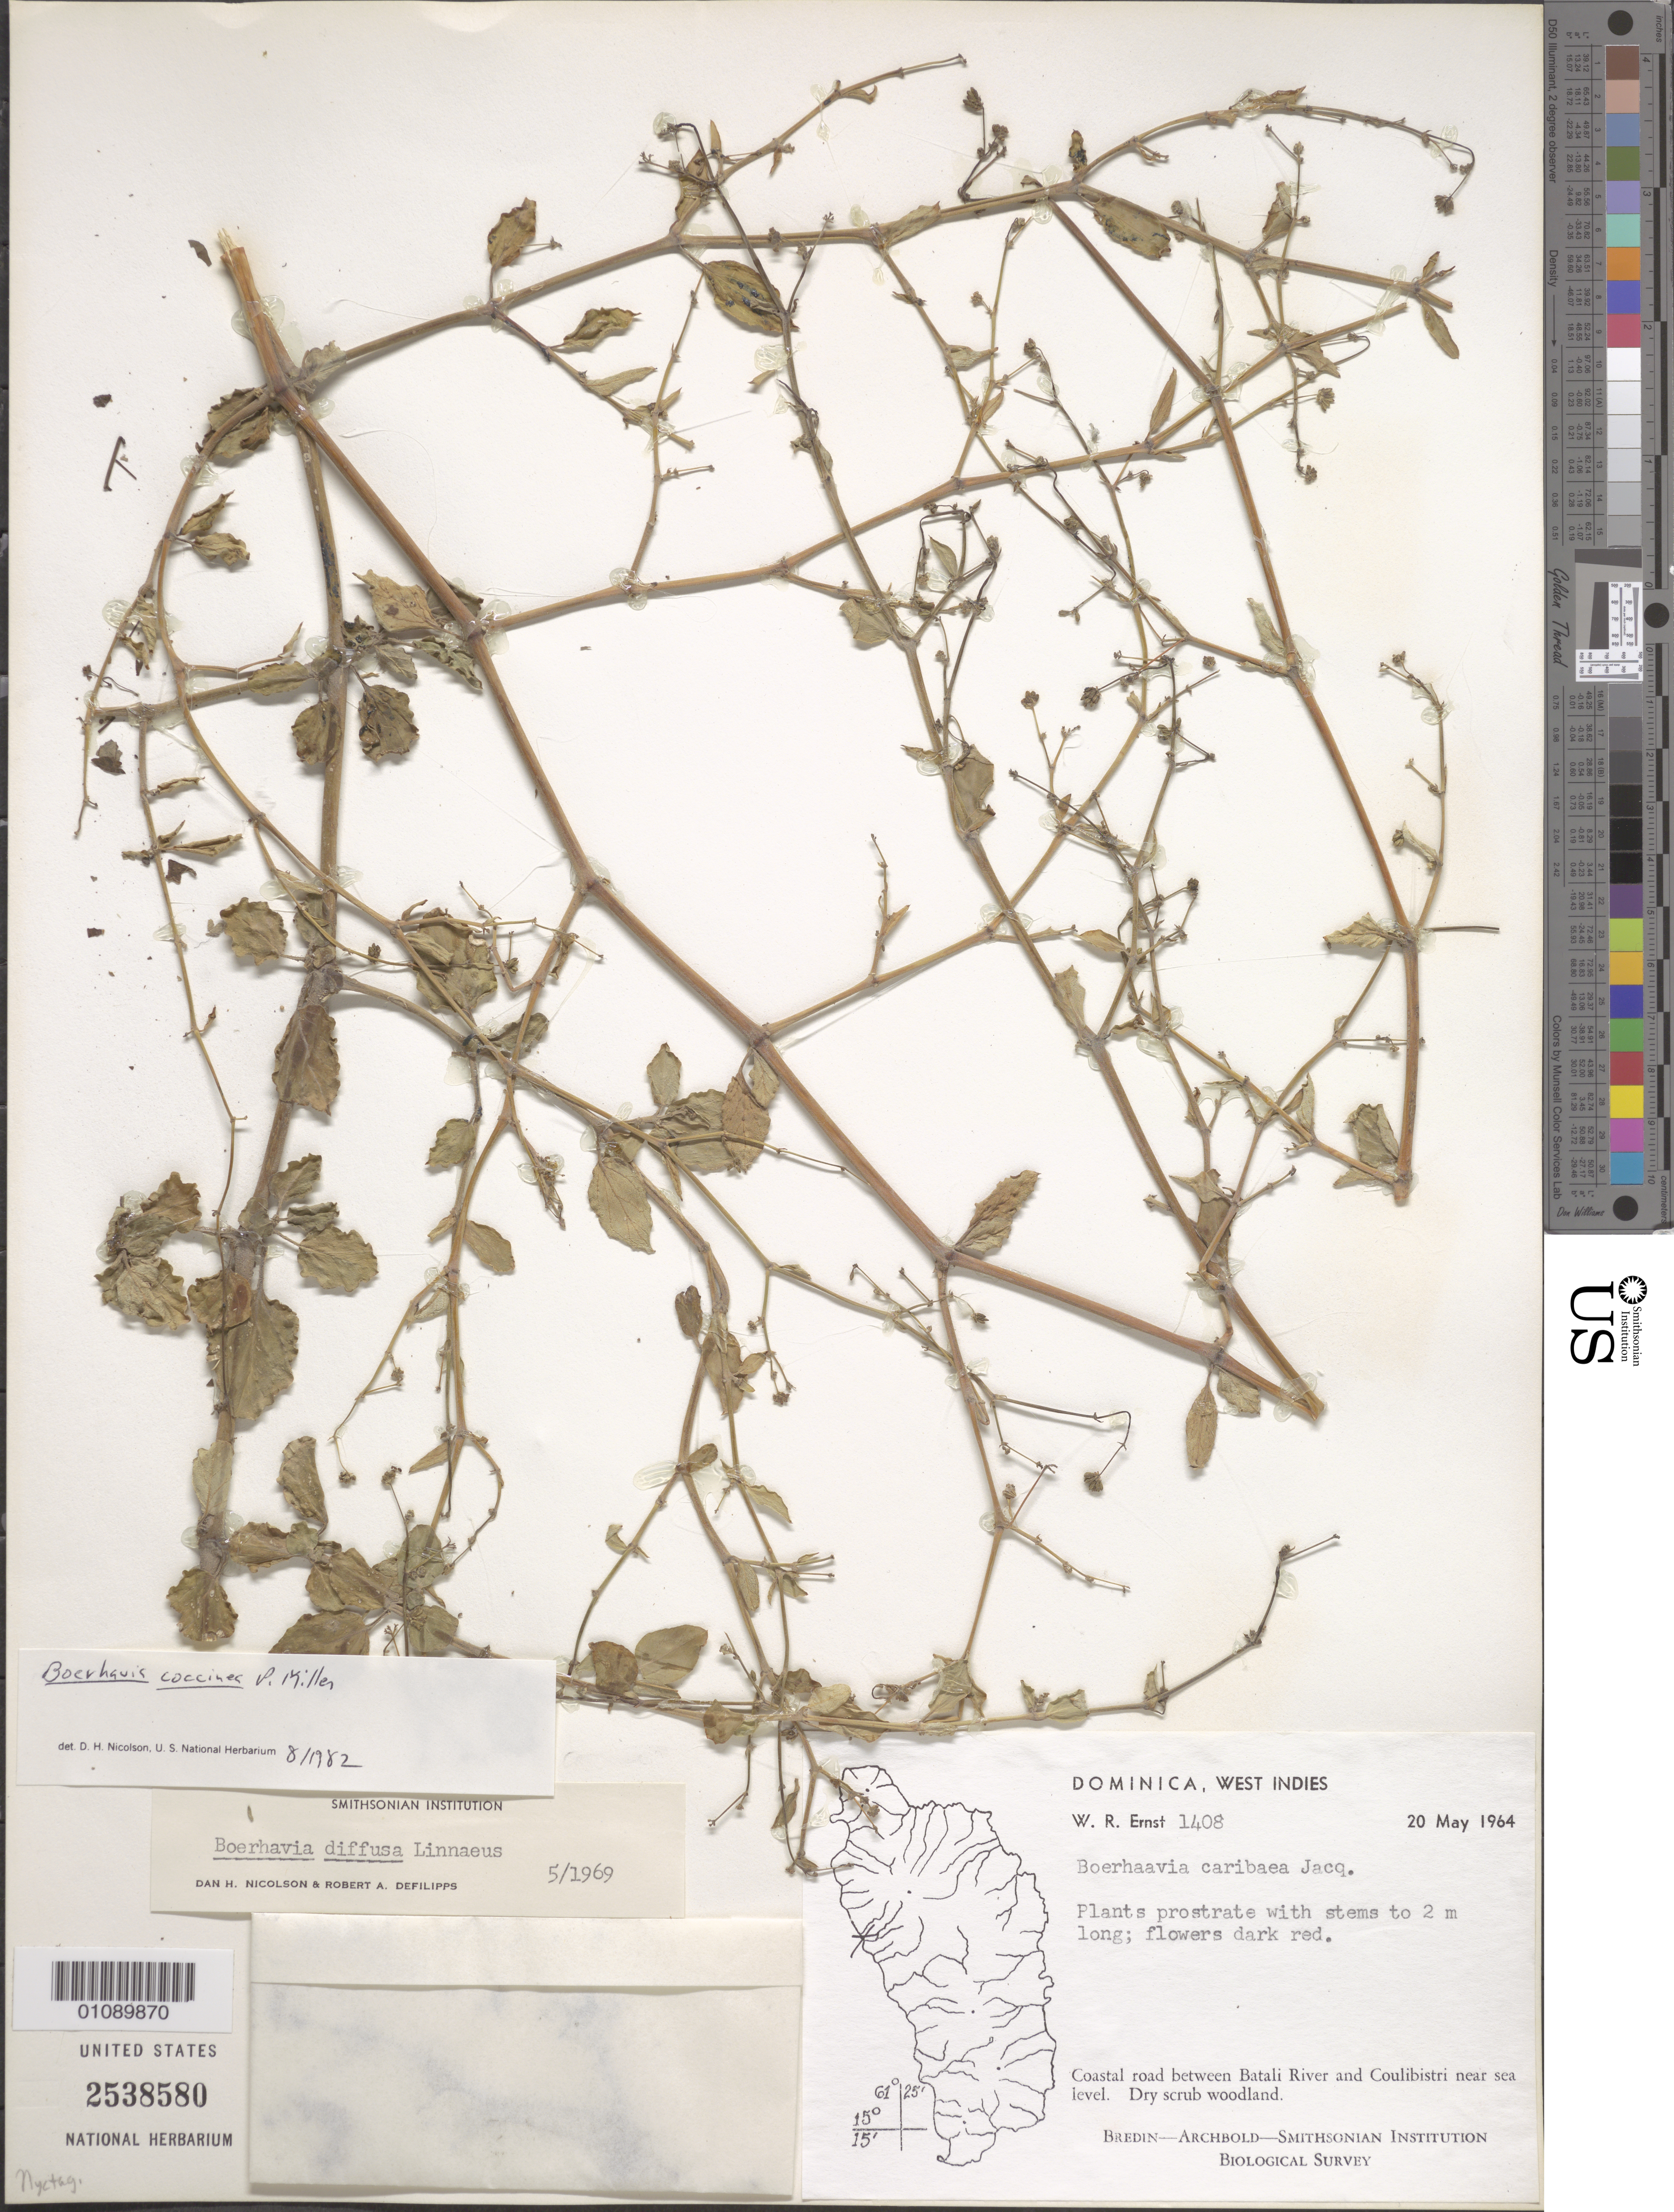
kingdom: Plantae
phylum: Tracheophyta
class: Magnoliopsida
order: Caryophyllales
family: Nyctaginaceae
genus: Boerhavia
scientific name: Boerhavia coccinea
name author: Mill.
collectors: W. R. Ernst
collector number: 1408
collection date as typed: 20 May 1964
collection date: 1964-05-20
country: Dominica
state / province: St. Joseph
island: Dominica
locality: Between Batali River and Coulibistri, coastal road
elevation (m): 0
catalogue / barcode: US 2538580